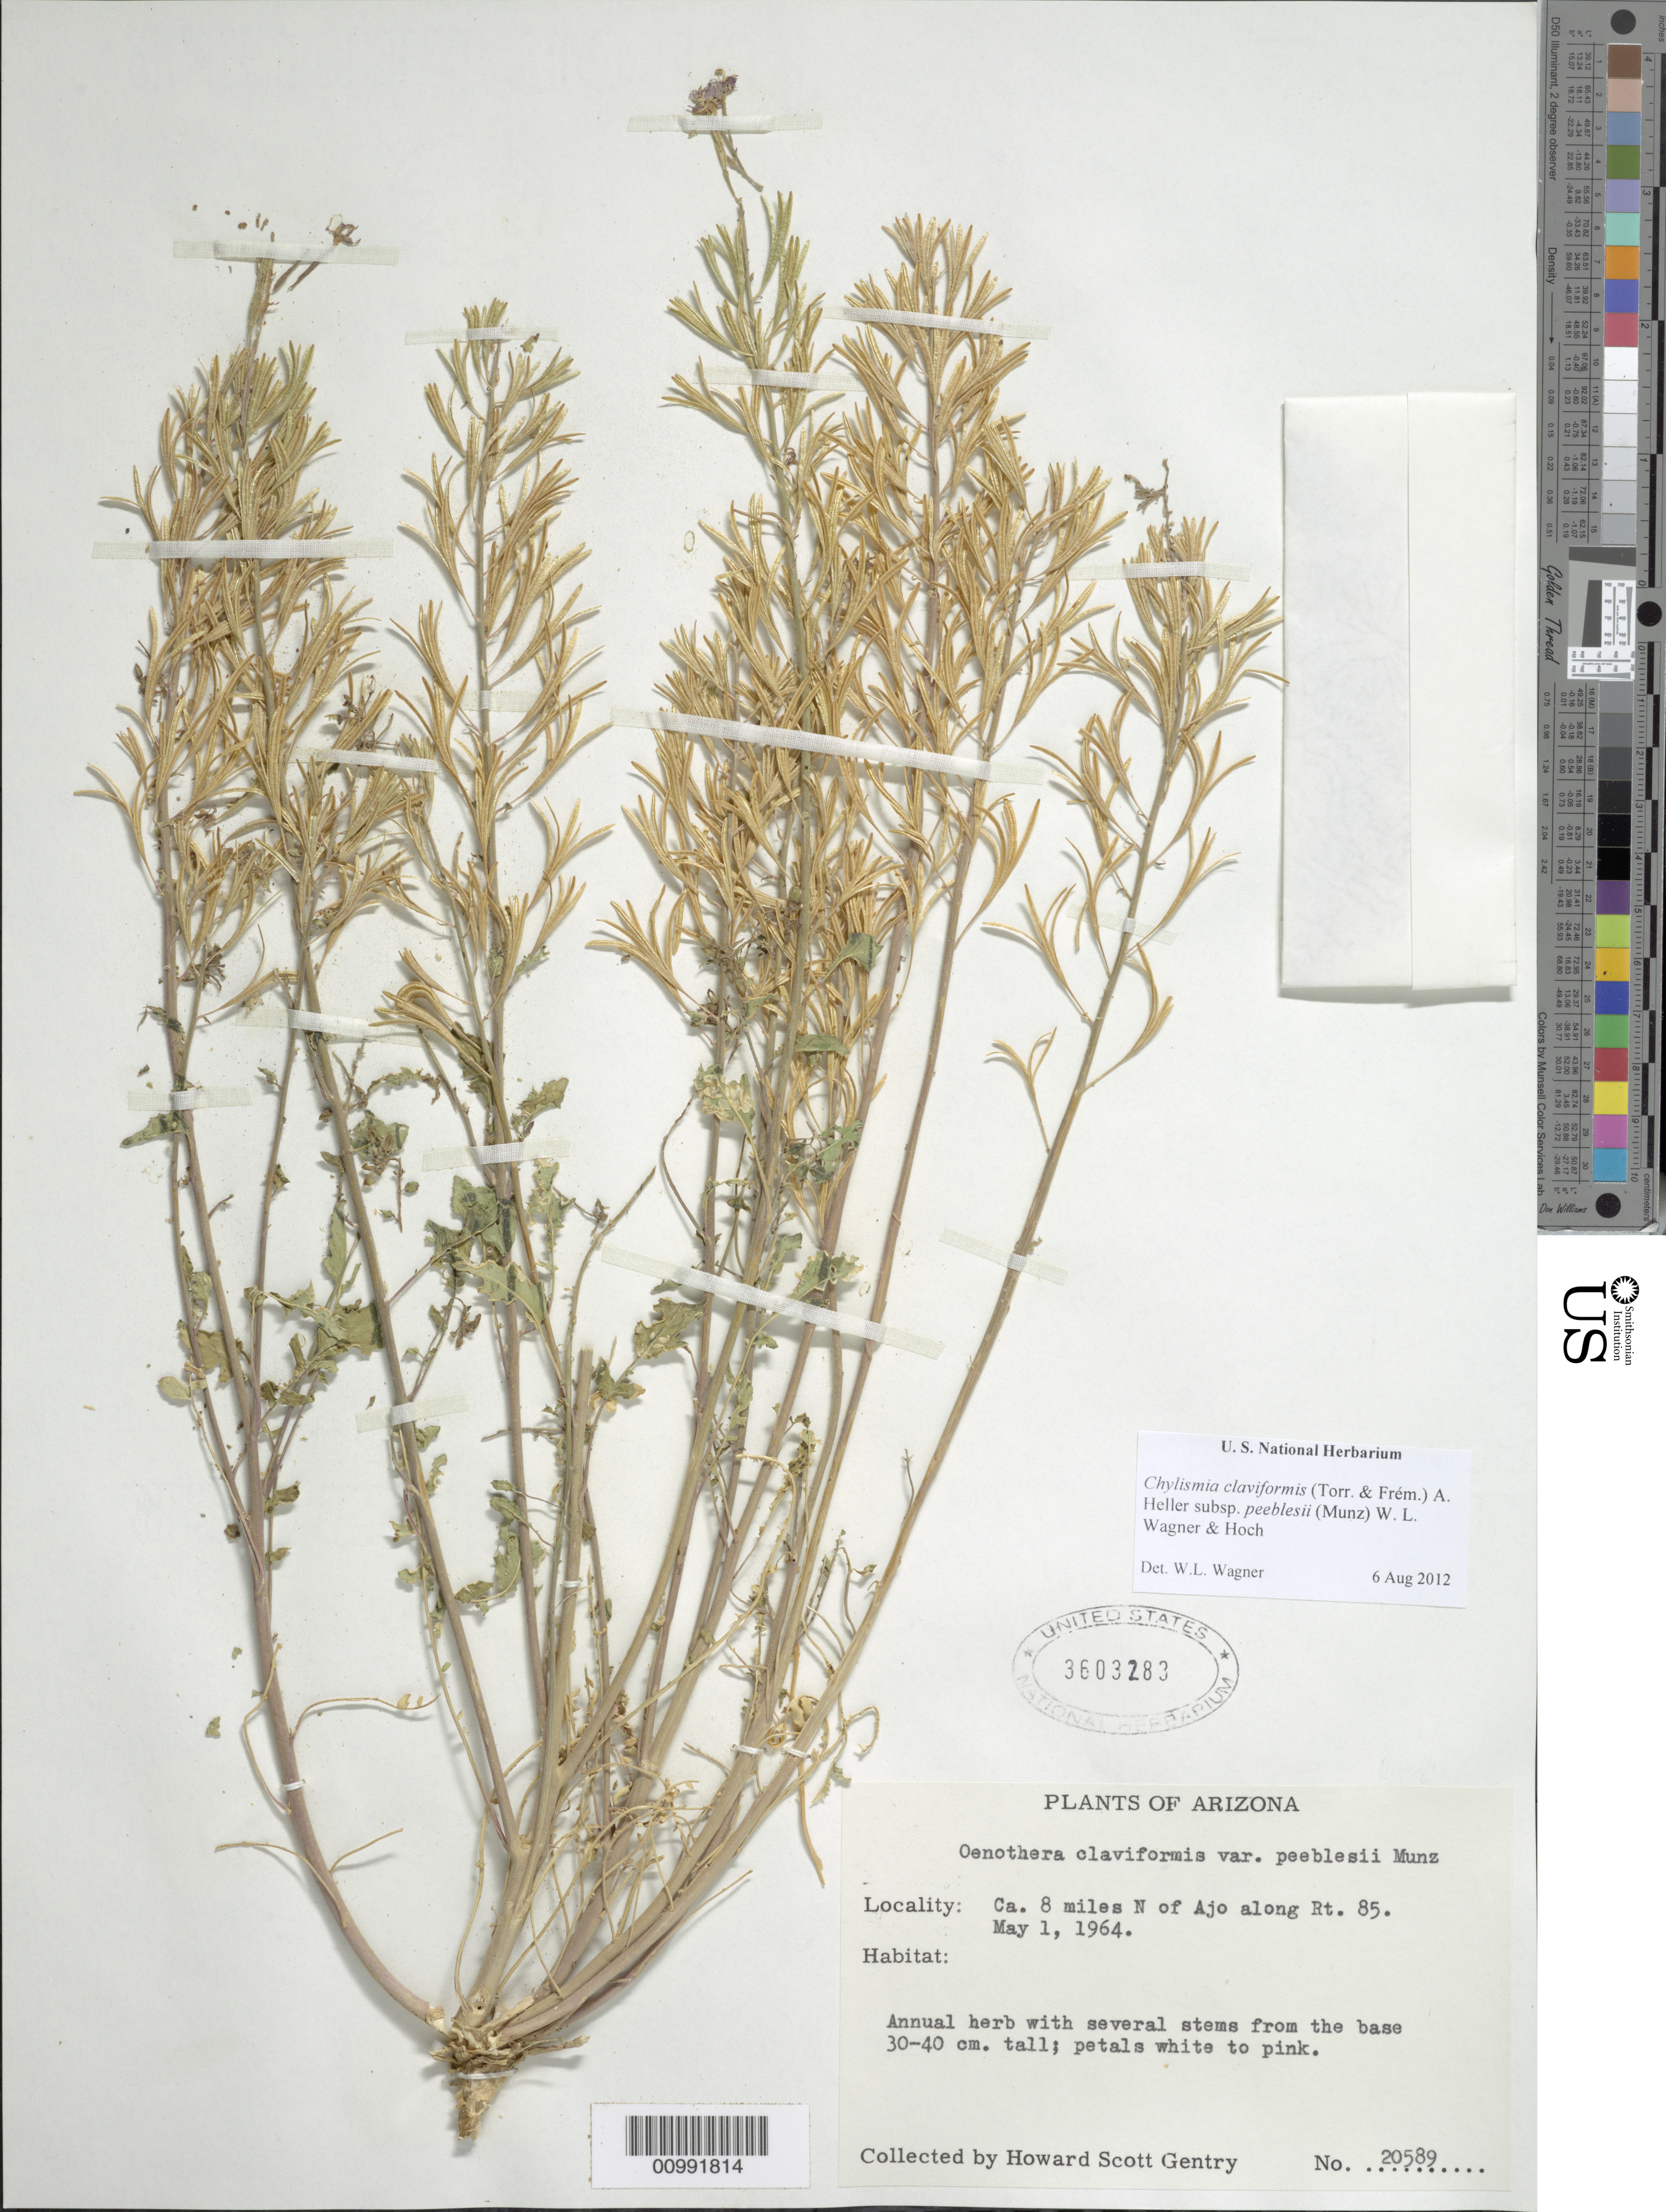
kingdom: Plantae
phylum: Tracheophyta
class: Magnoliopsida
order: Myrtales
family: Onagraceae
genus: Chylismia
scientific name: Chylismia claviformis subsp. peeblesii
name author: (Munz) W.L. Wagner & Hoch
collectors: H. S. Gentry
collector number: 20859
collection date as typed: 01 May 1964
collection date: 1964-05-01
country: United States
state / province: Arizona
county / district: Pima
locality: Ca. 8 miles north of Ajo along Rt. 85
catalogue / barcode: US 3603283